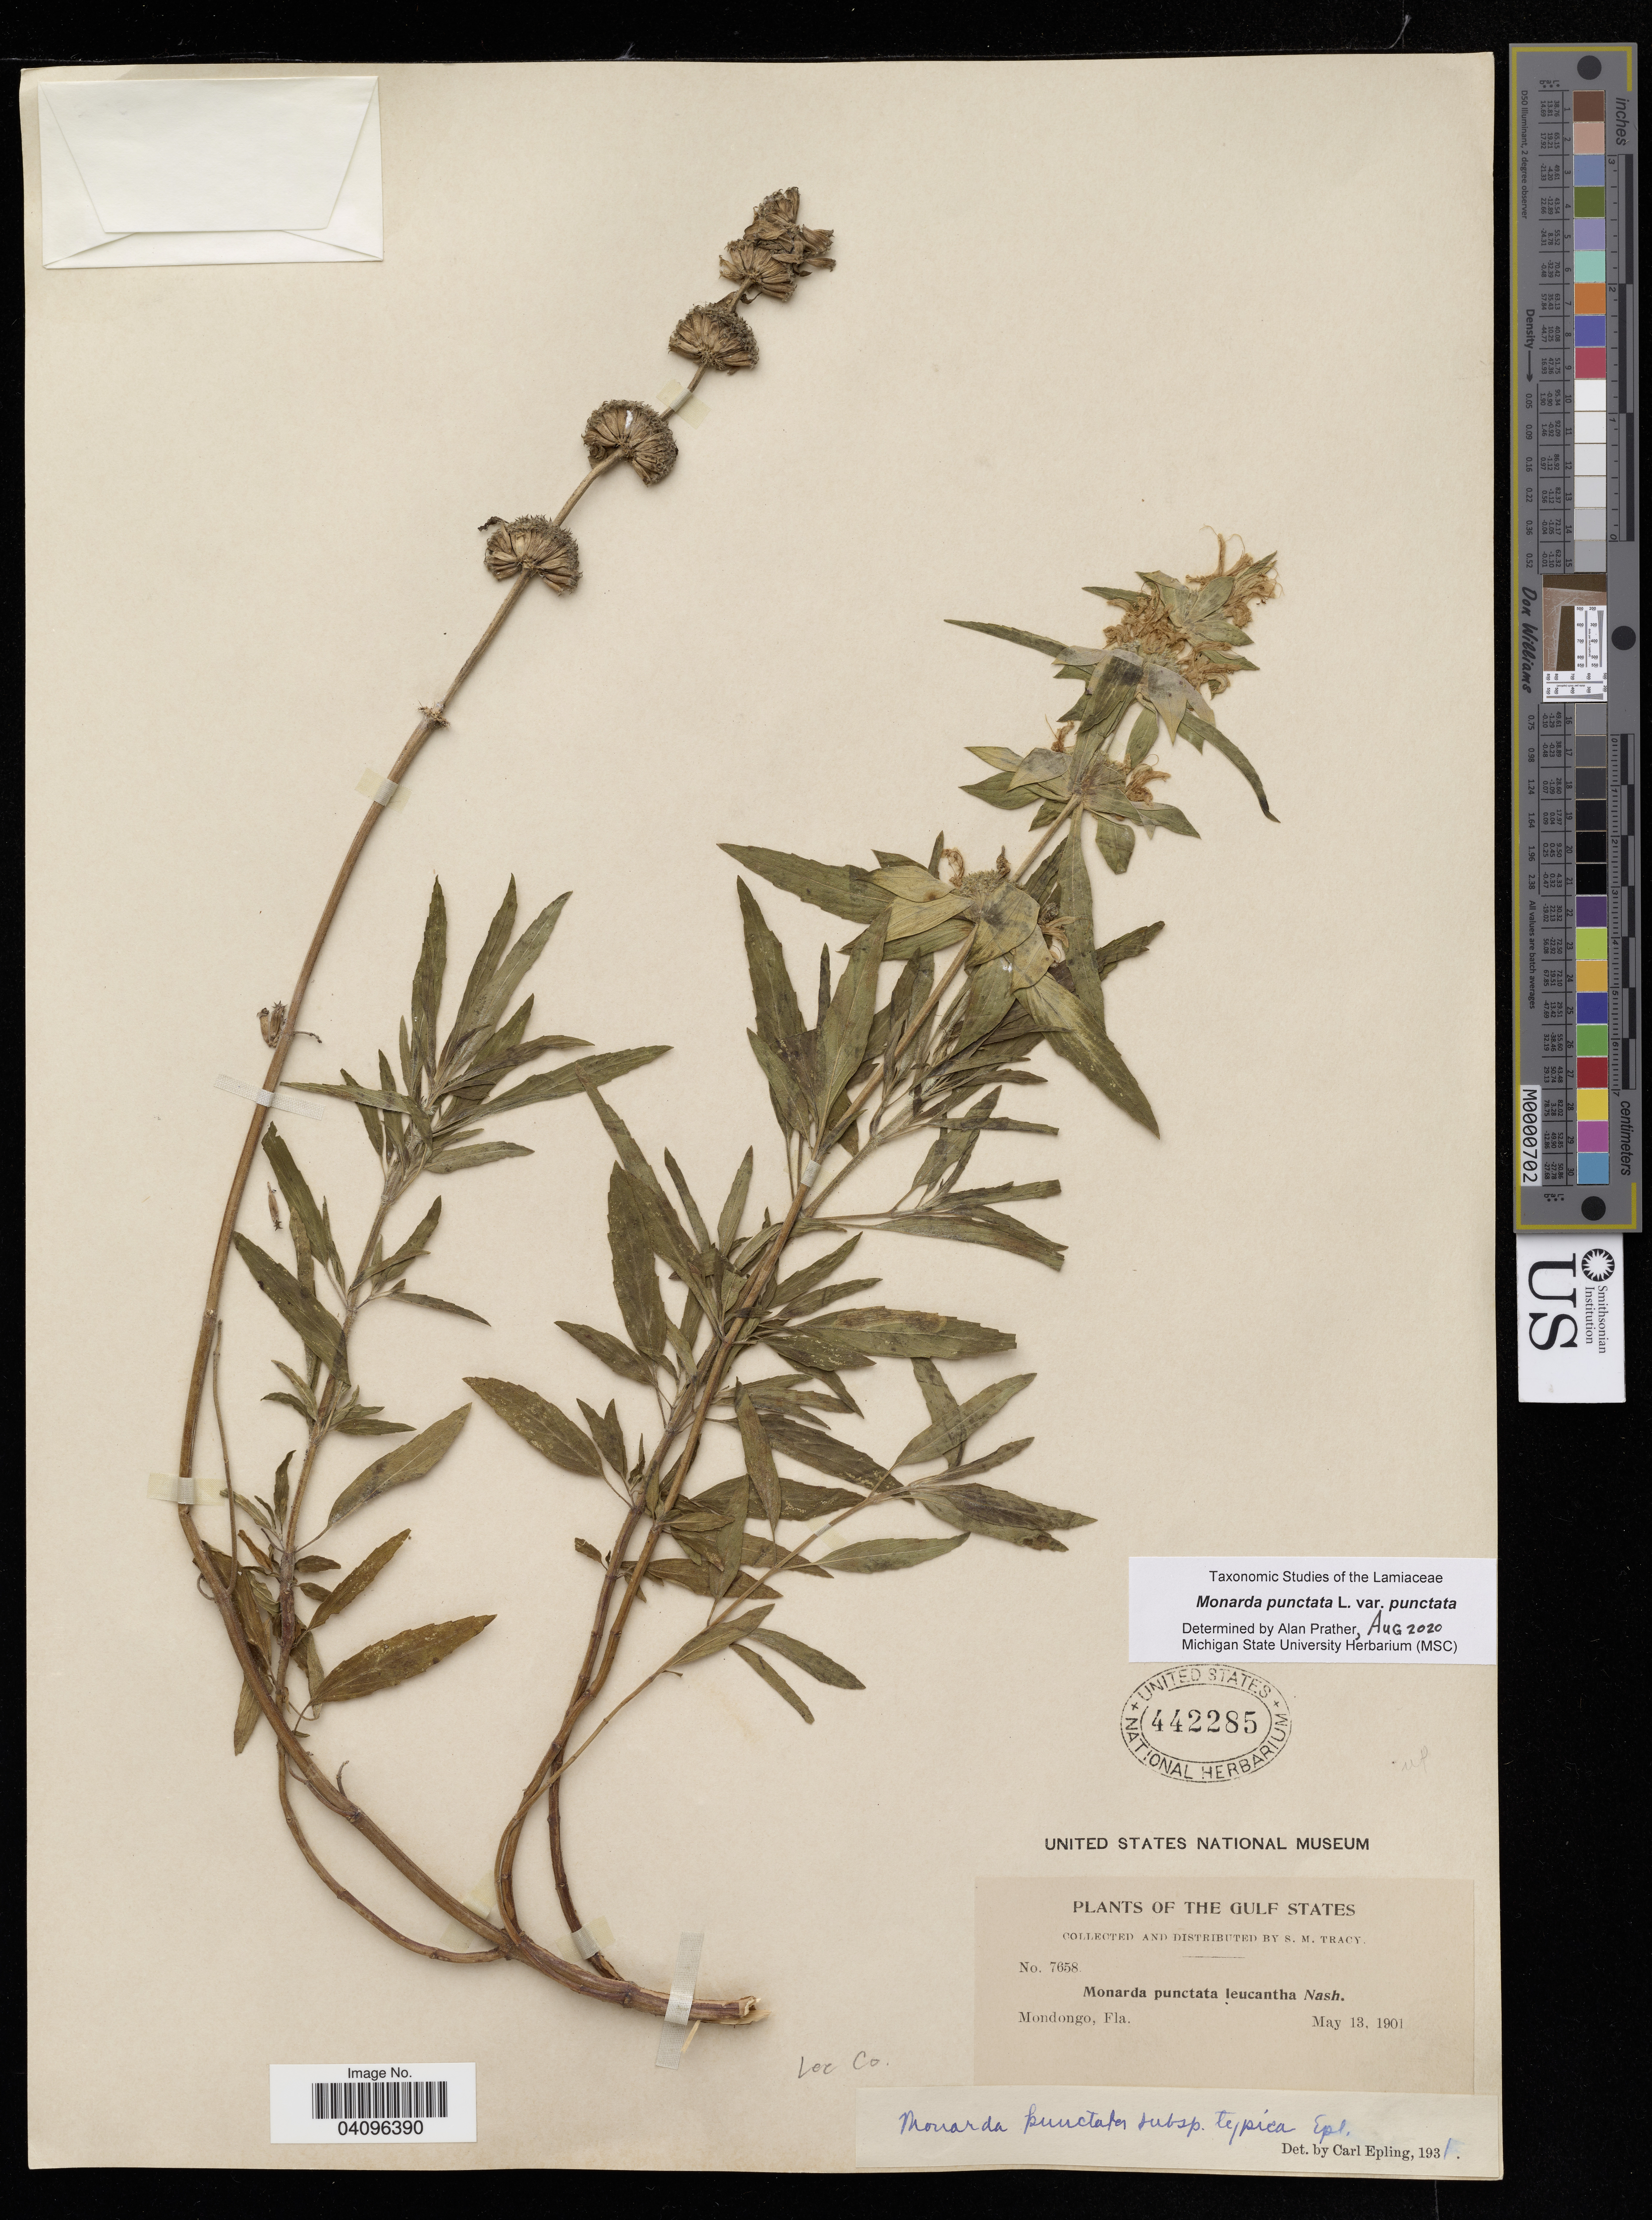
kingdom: Plantae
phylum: Tracheophyta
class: Magnoliopsida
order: Lamiales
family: Lamiaceae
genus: Monarda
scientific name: Monarda punctata var. punctata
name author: L.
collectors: S. M. Tracy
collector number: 7658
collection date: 1901-05-13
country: United States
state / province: Florida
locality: The Gulf States. Mondongo.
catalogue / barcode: US 442285